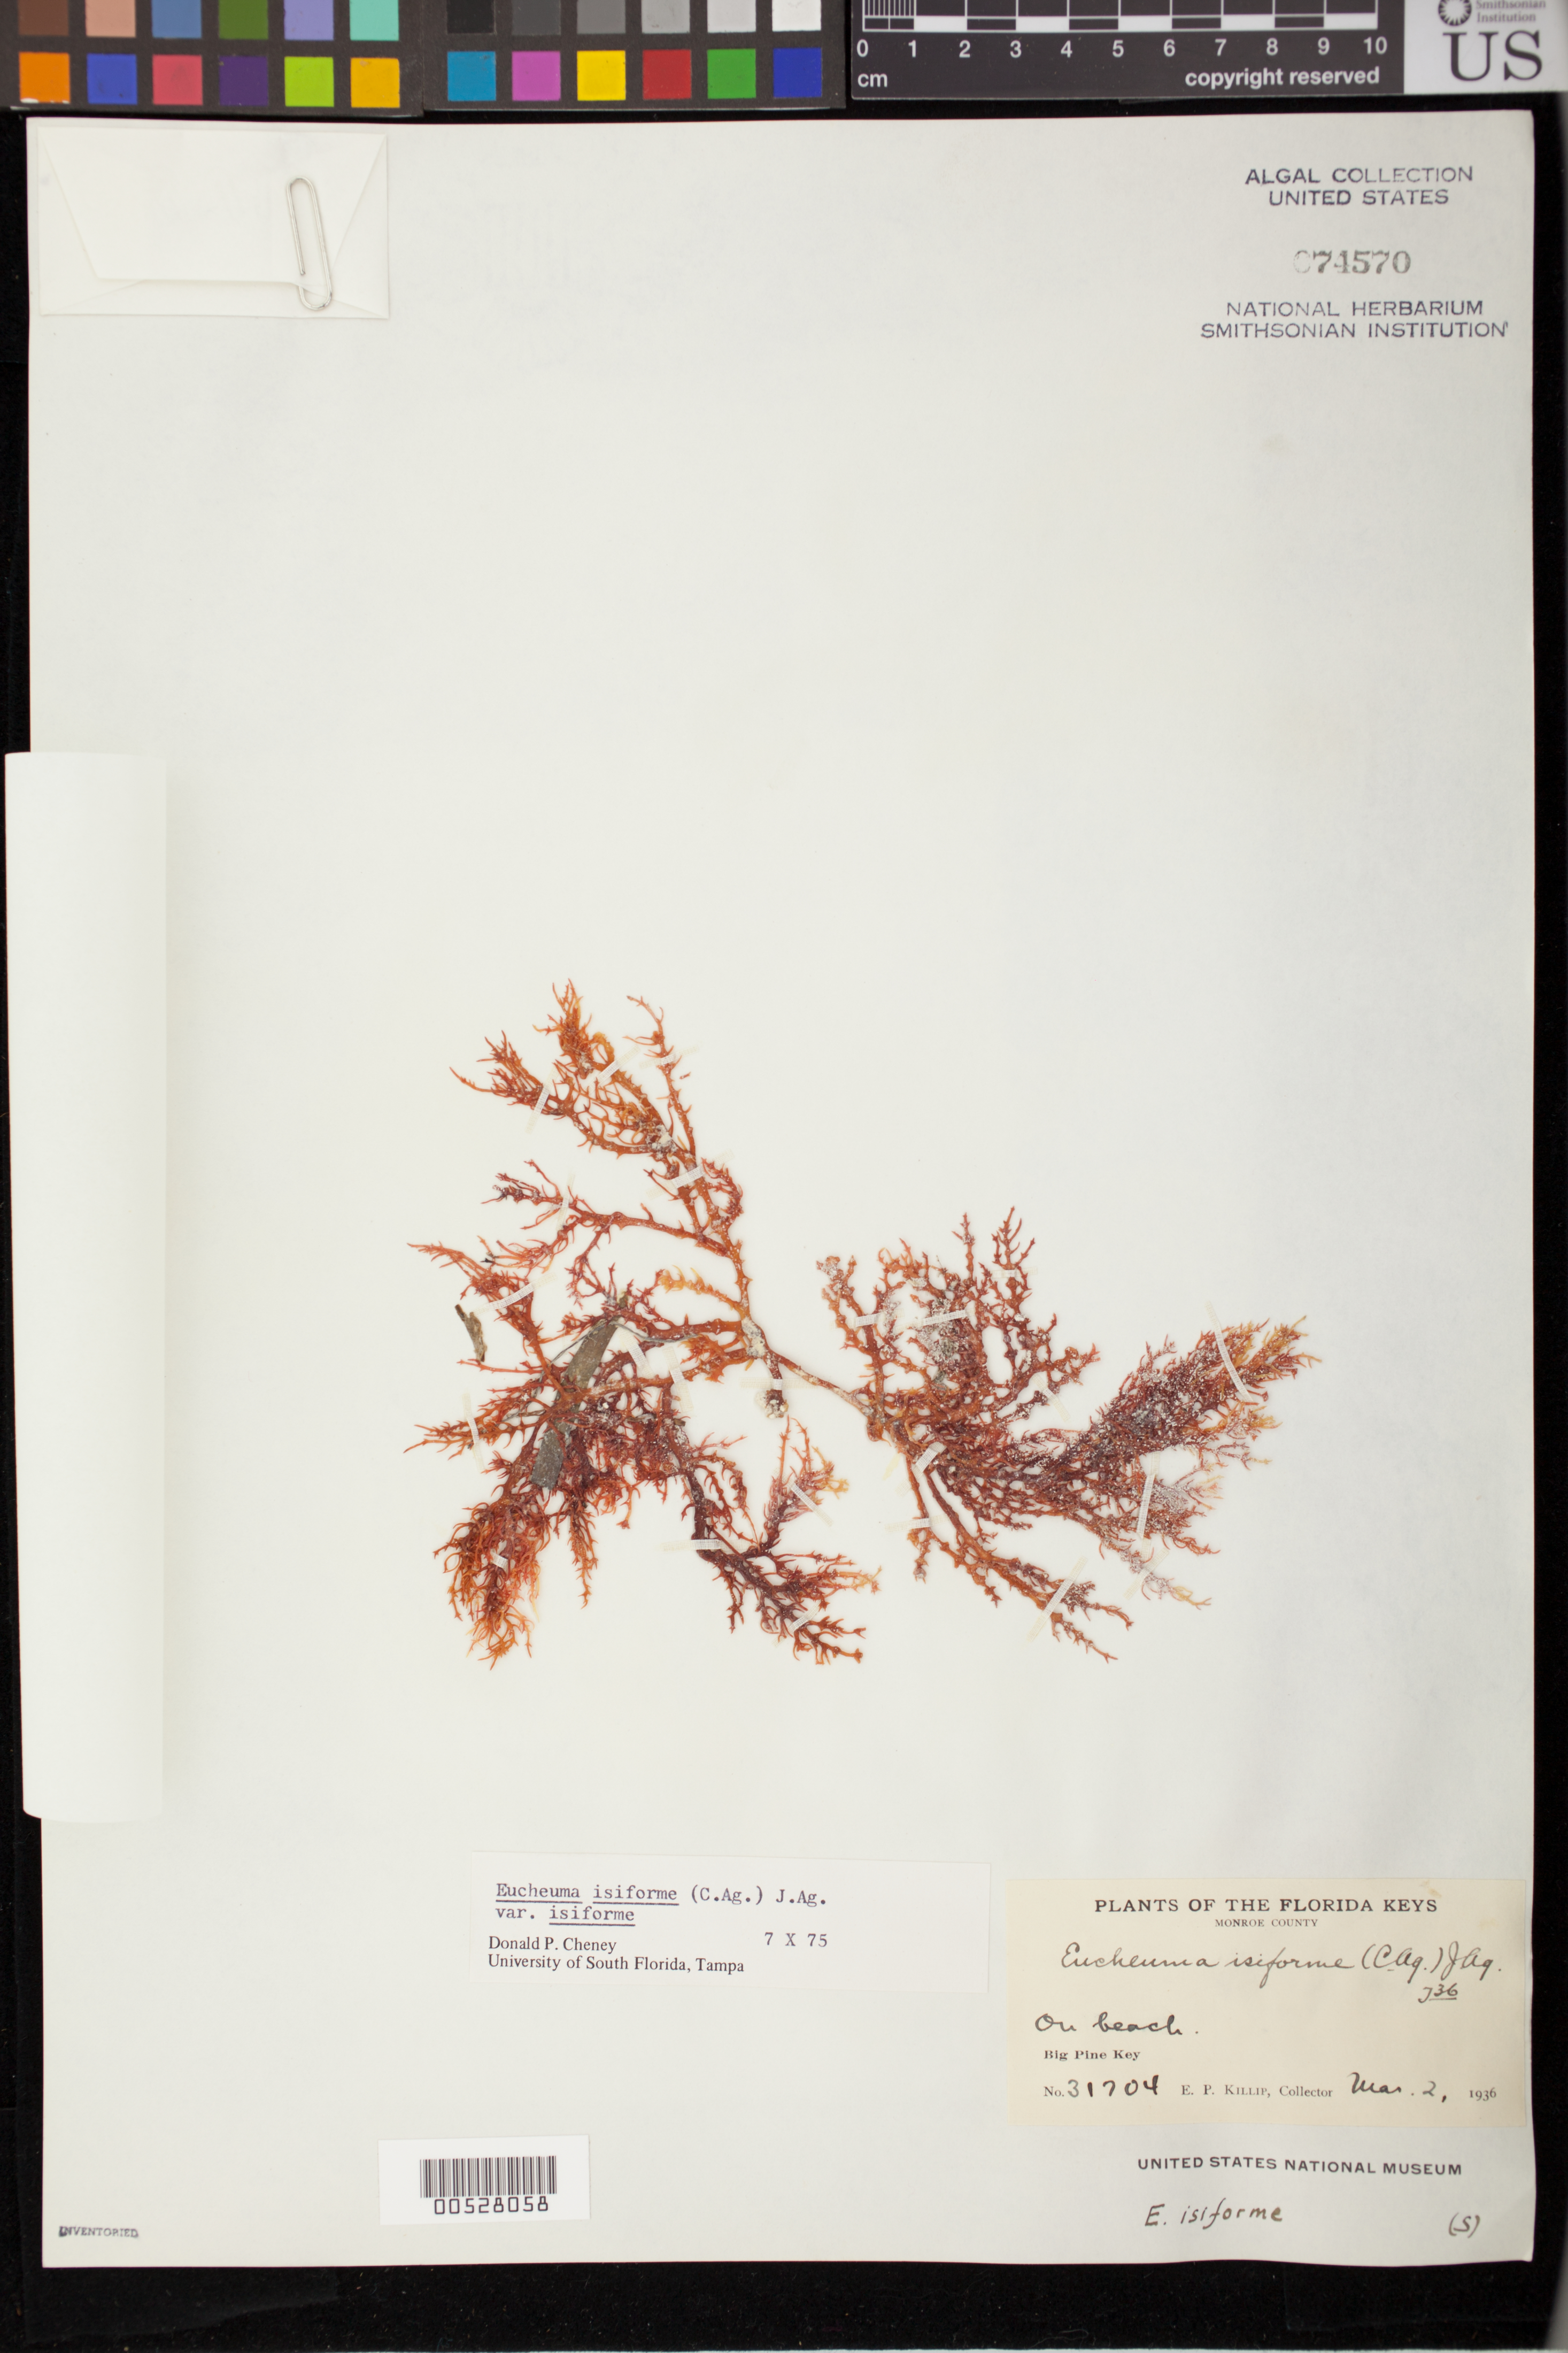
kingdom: Plantae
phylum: Rhodophyta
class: Florideophyceae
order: Gigartinales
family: Solieriaceae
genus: Eucheumatopsis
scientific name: Eucheumatopsis isiformis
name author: (C. Agardh) M.L. Núñez-Resendiz et al.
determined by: Algae name updating Project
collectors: E. P. Killip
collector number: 31704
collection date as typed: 02 Mar 1936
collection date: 1936-03-02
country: United States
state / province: Florida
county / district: Monroe County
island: Big Pine Key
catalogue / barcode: US 74570